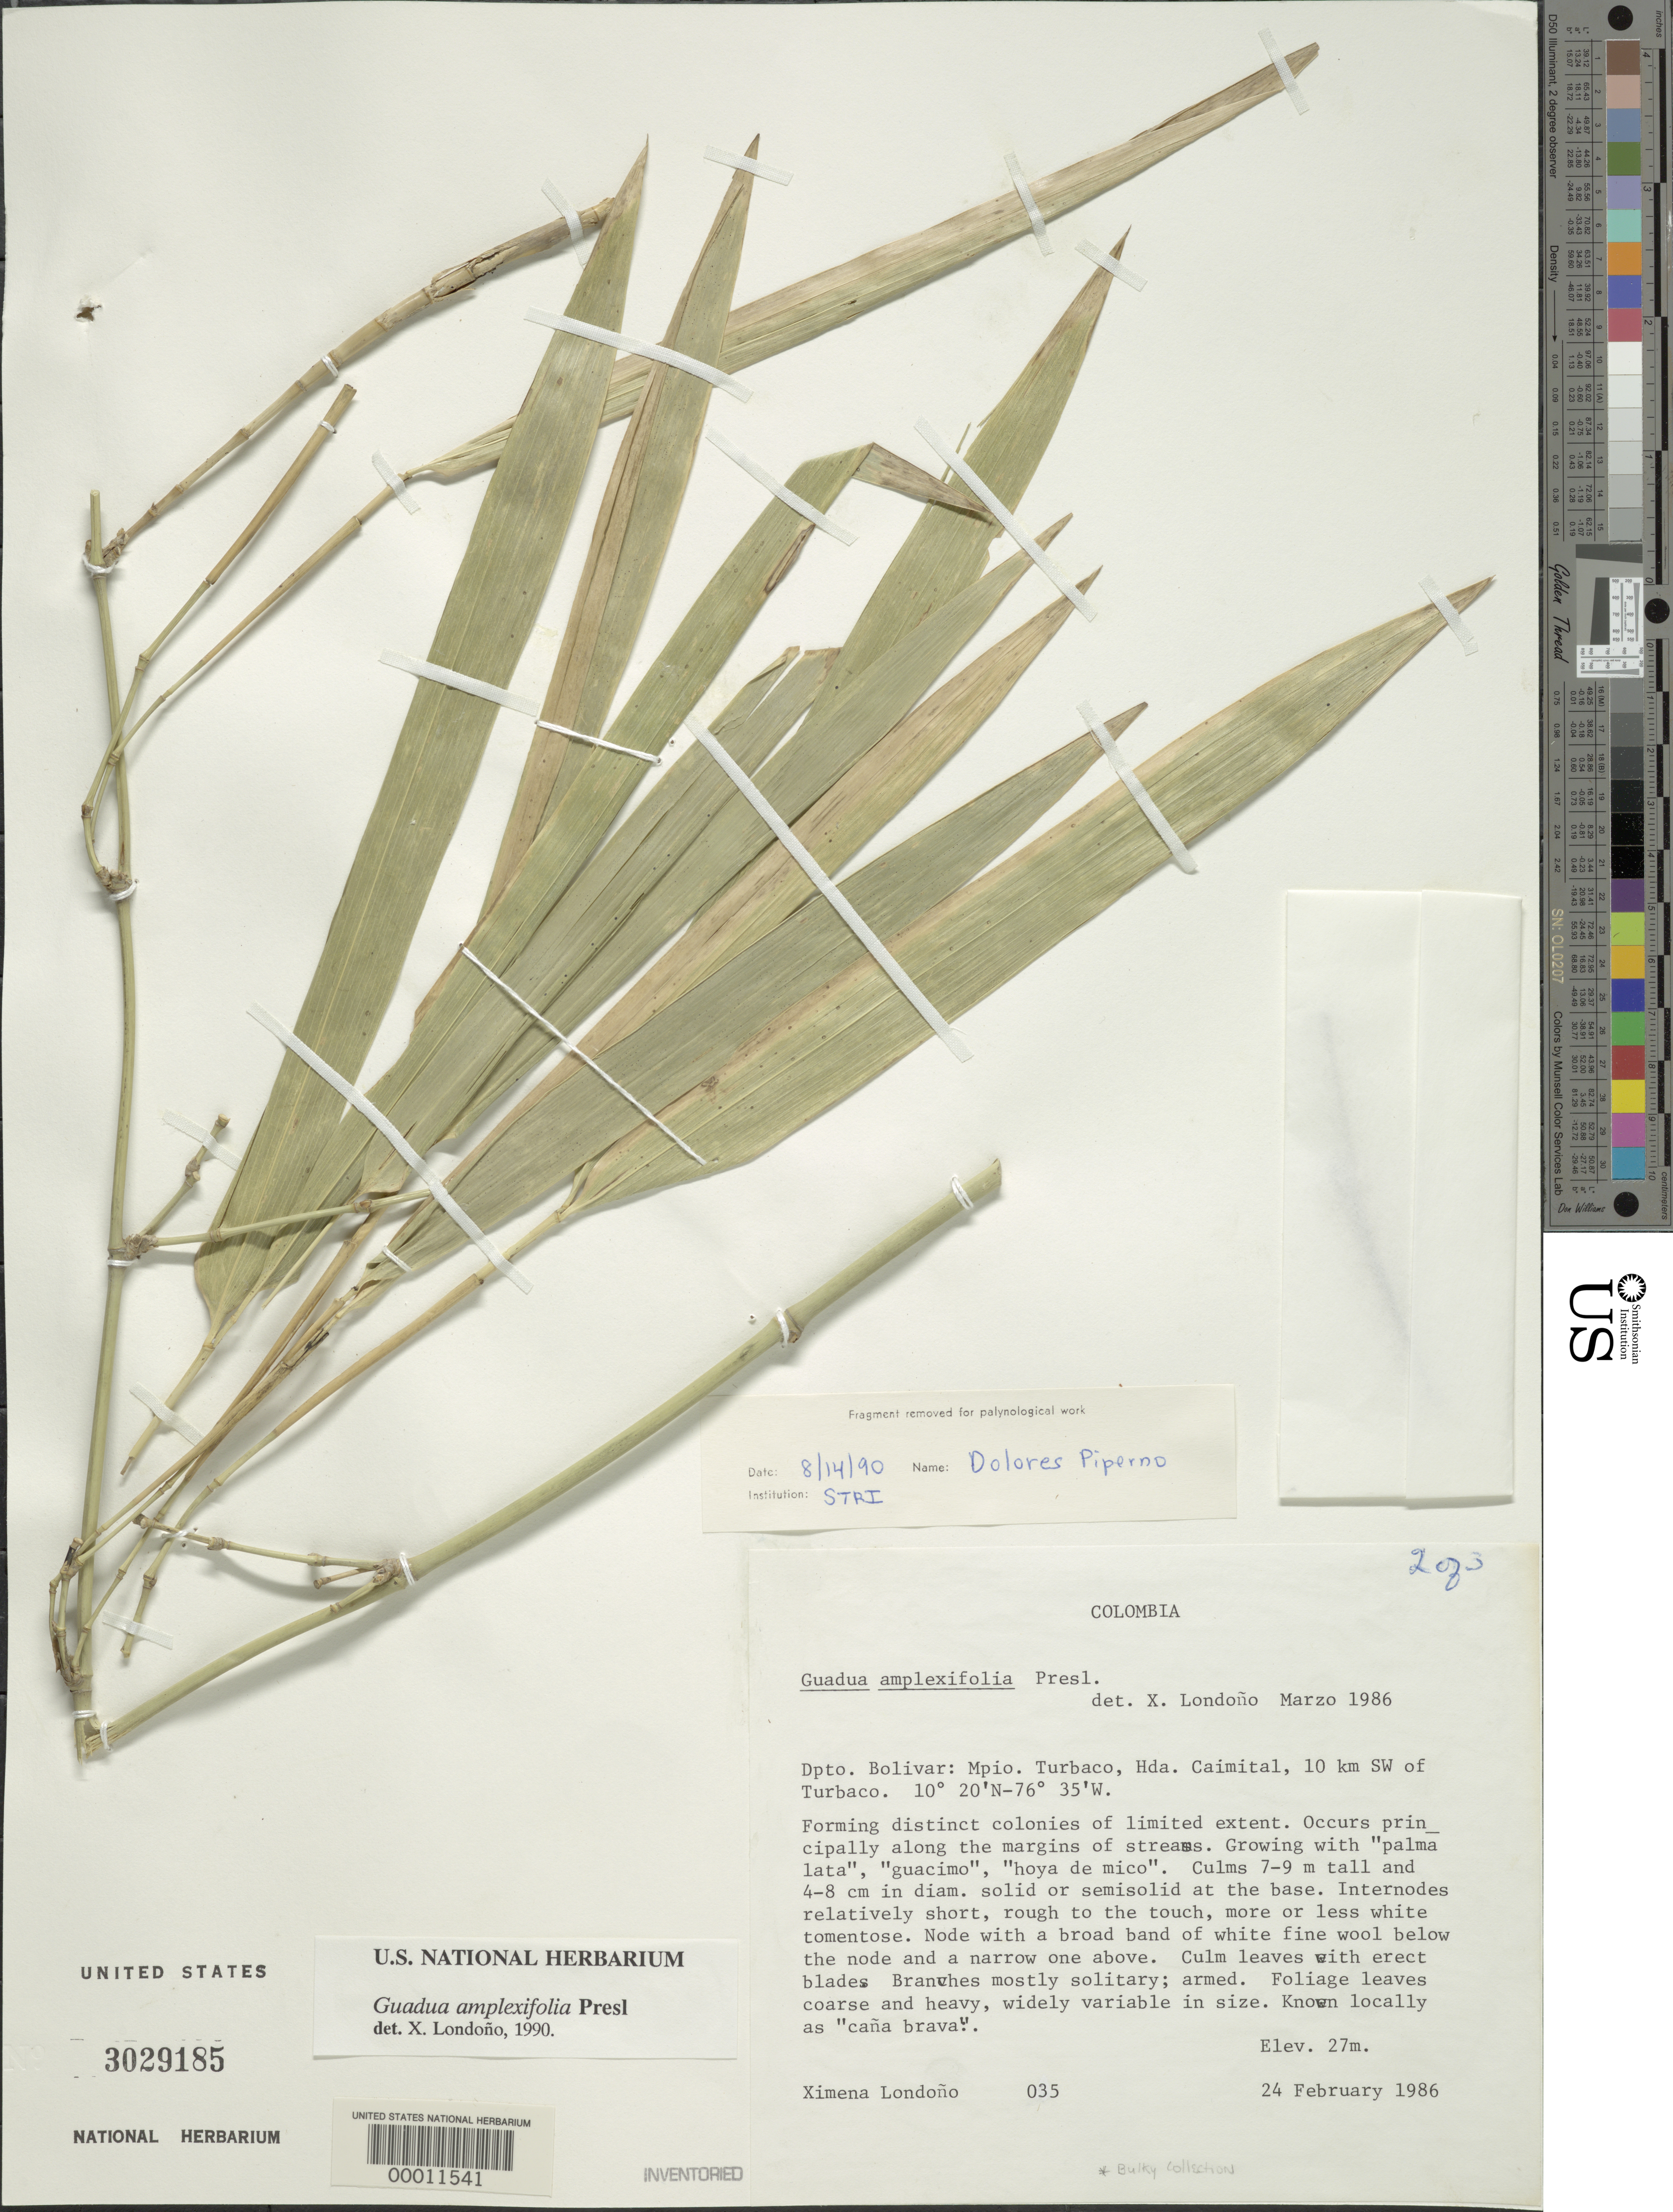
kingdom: Plantae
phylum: Tracheophyta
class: Liliopsida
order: Poales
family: Poaceae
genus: Guadua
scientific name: Guadua amplexifolia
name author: J. Presl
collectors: X. Londoño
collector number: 86-036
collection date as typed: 24 Feb 1986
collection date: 1986-02-24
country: Colombia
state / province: Bolívar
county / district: Turbaco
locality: Hda. Caimital, 10 km SW of Turbaco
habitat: Margins of streams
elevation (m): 27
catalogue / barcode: US 3029185